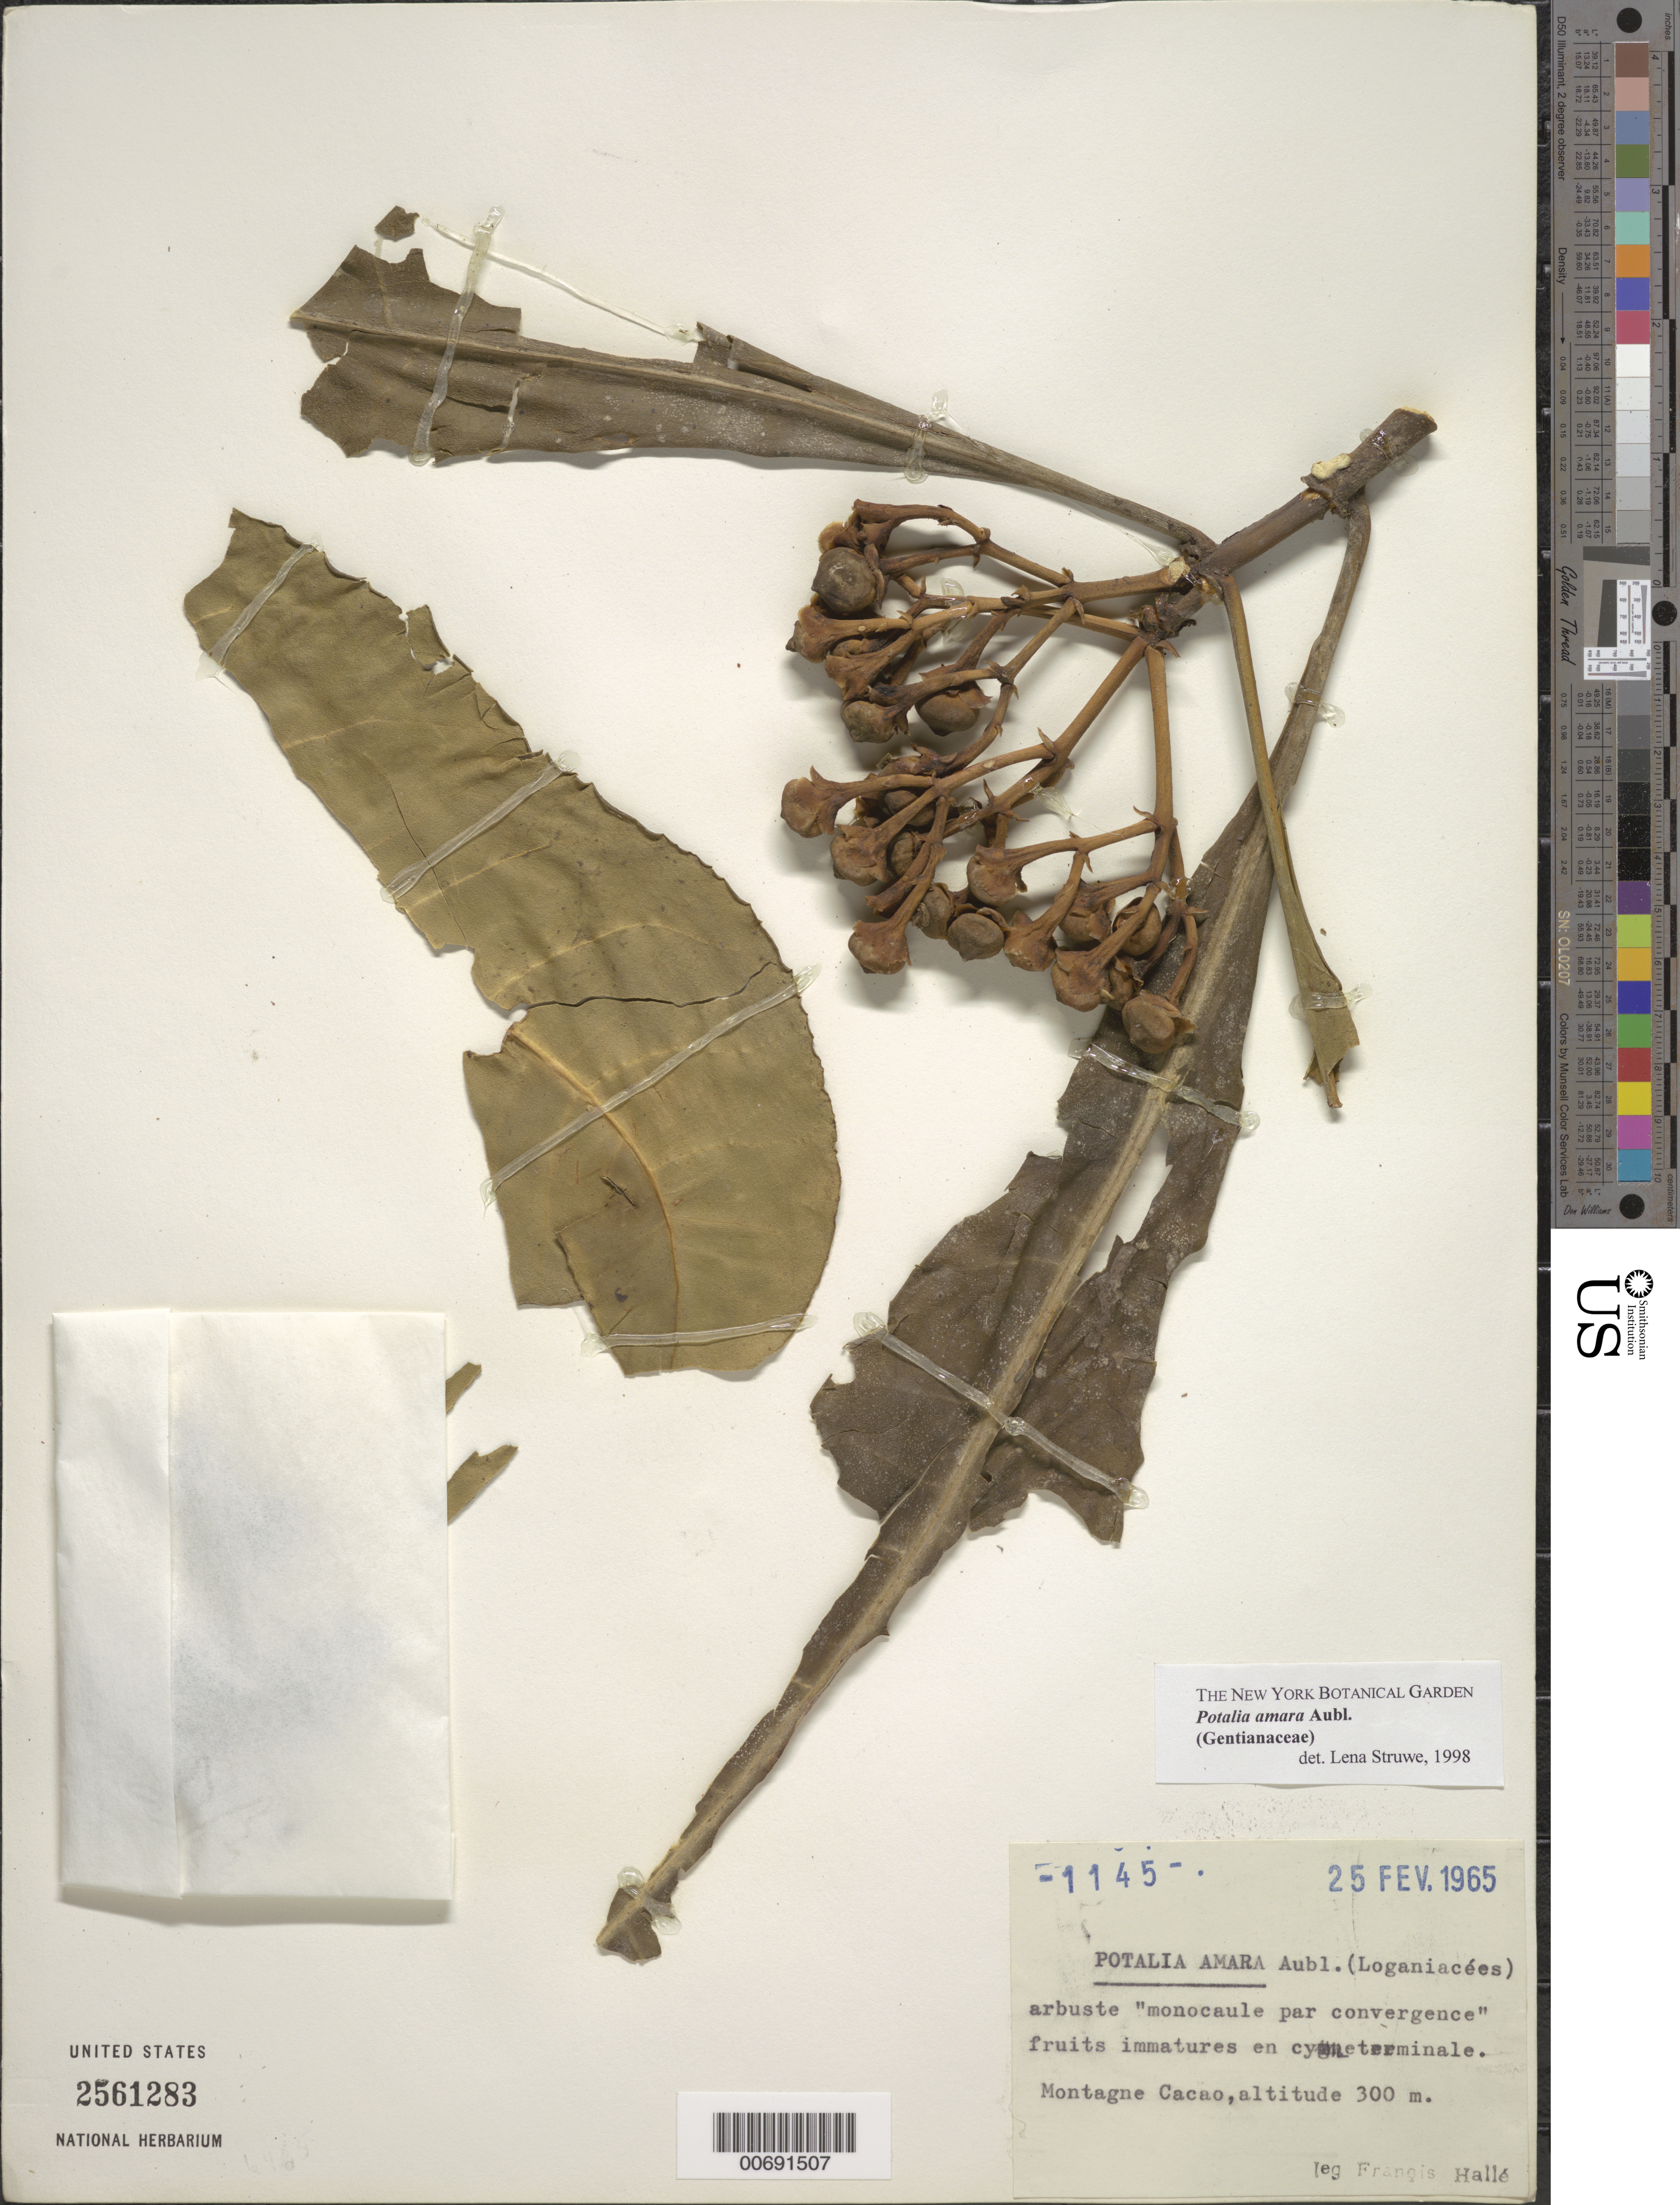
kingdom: Plantae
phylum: Tracheophyta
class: Magnoliopsida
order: Gentianales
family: Gentianaceae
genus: Potalia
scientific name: Potalia amara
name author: Aubl.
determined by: Struwe, L.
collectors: F. Hallé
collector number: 1145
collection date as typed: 25-Feb-65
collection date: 1965-02-25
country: French Guiana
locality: Montagne Cacao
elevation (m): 300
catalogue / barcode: US 2561283